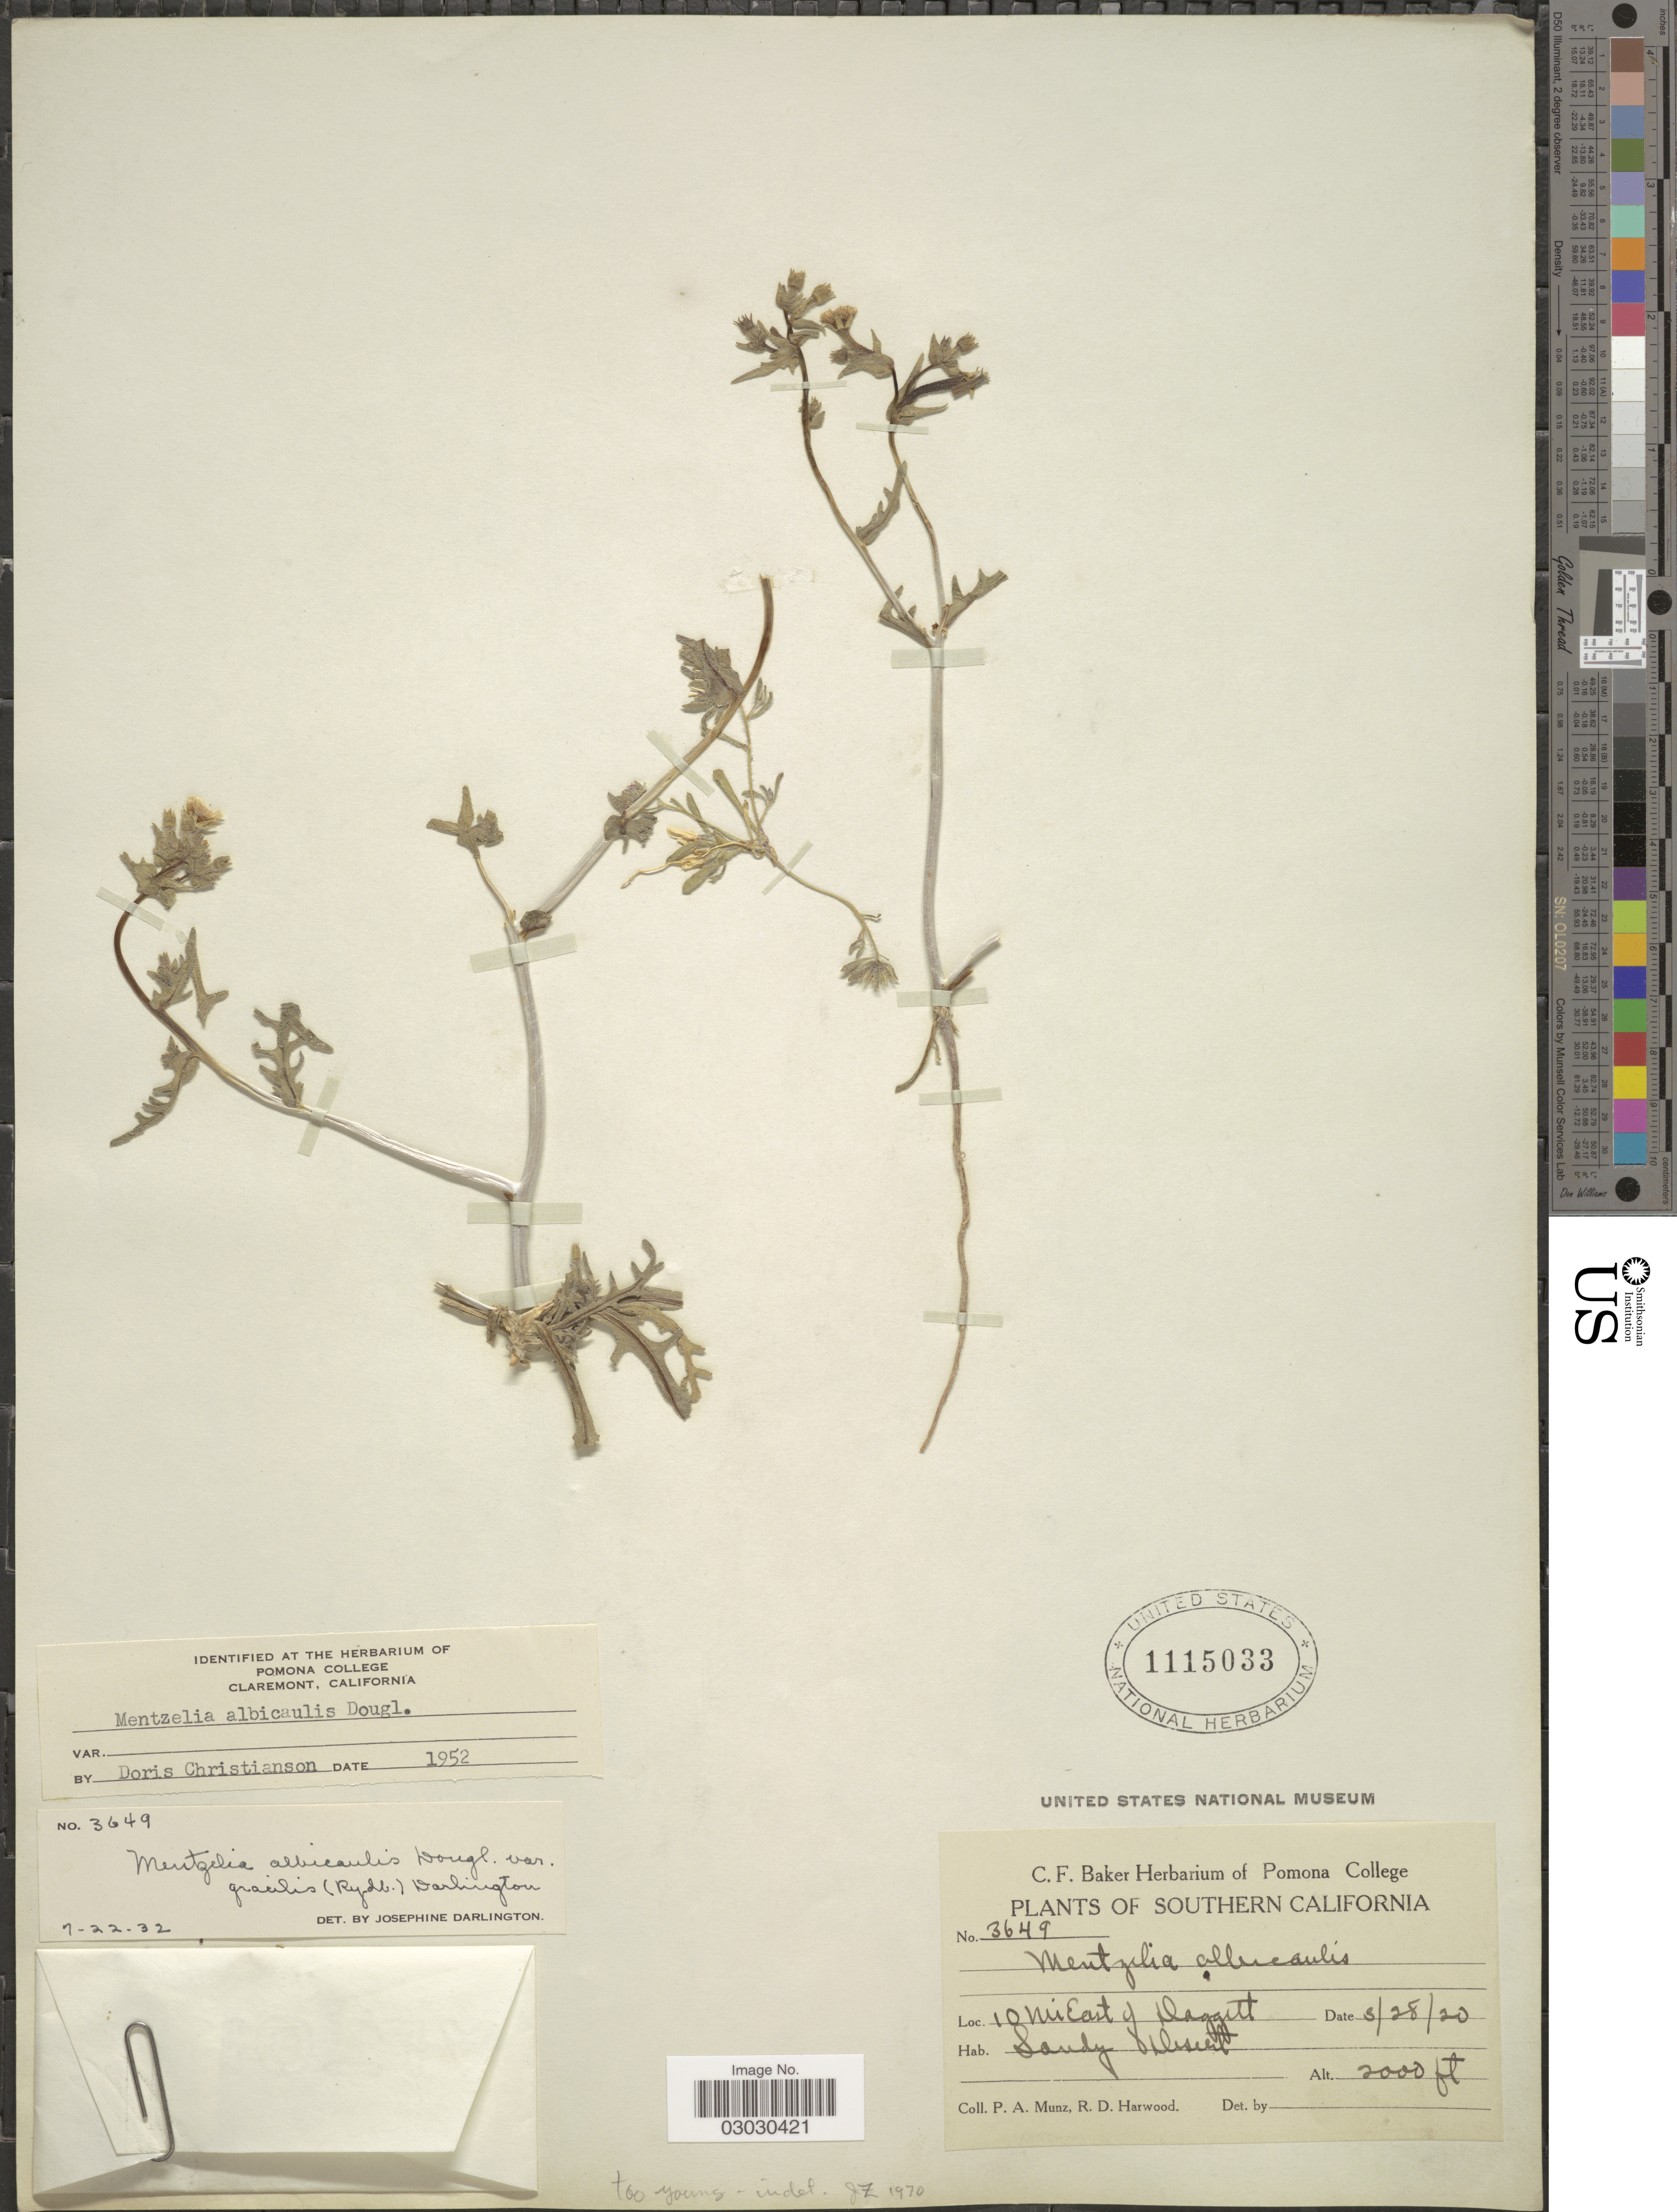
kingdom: Plantae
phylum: Tracheophyta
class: Magnoliopsida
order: Cornales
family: Loasaceae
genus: Mentzelia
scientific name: Mentzelia sp.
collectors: P. A. Munz & R. Harwood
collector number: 3649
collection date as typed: Transcribed d/m/y: 28/3/20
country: United States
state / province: California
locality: Southern California. 10 mi East of Daggett.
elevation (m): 610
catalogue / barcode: US 1115033